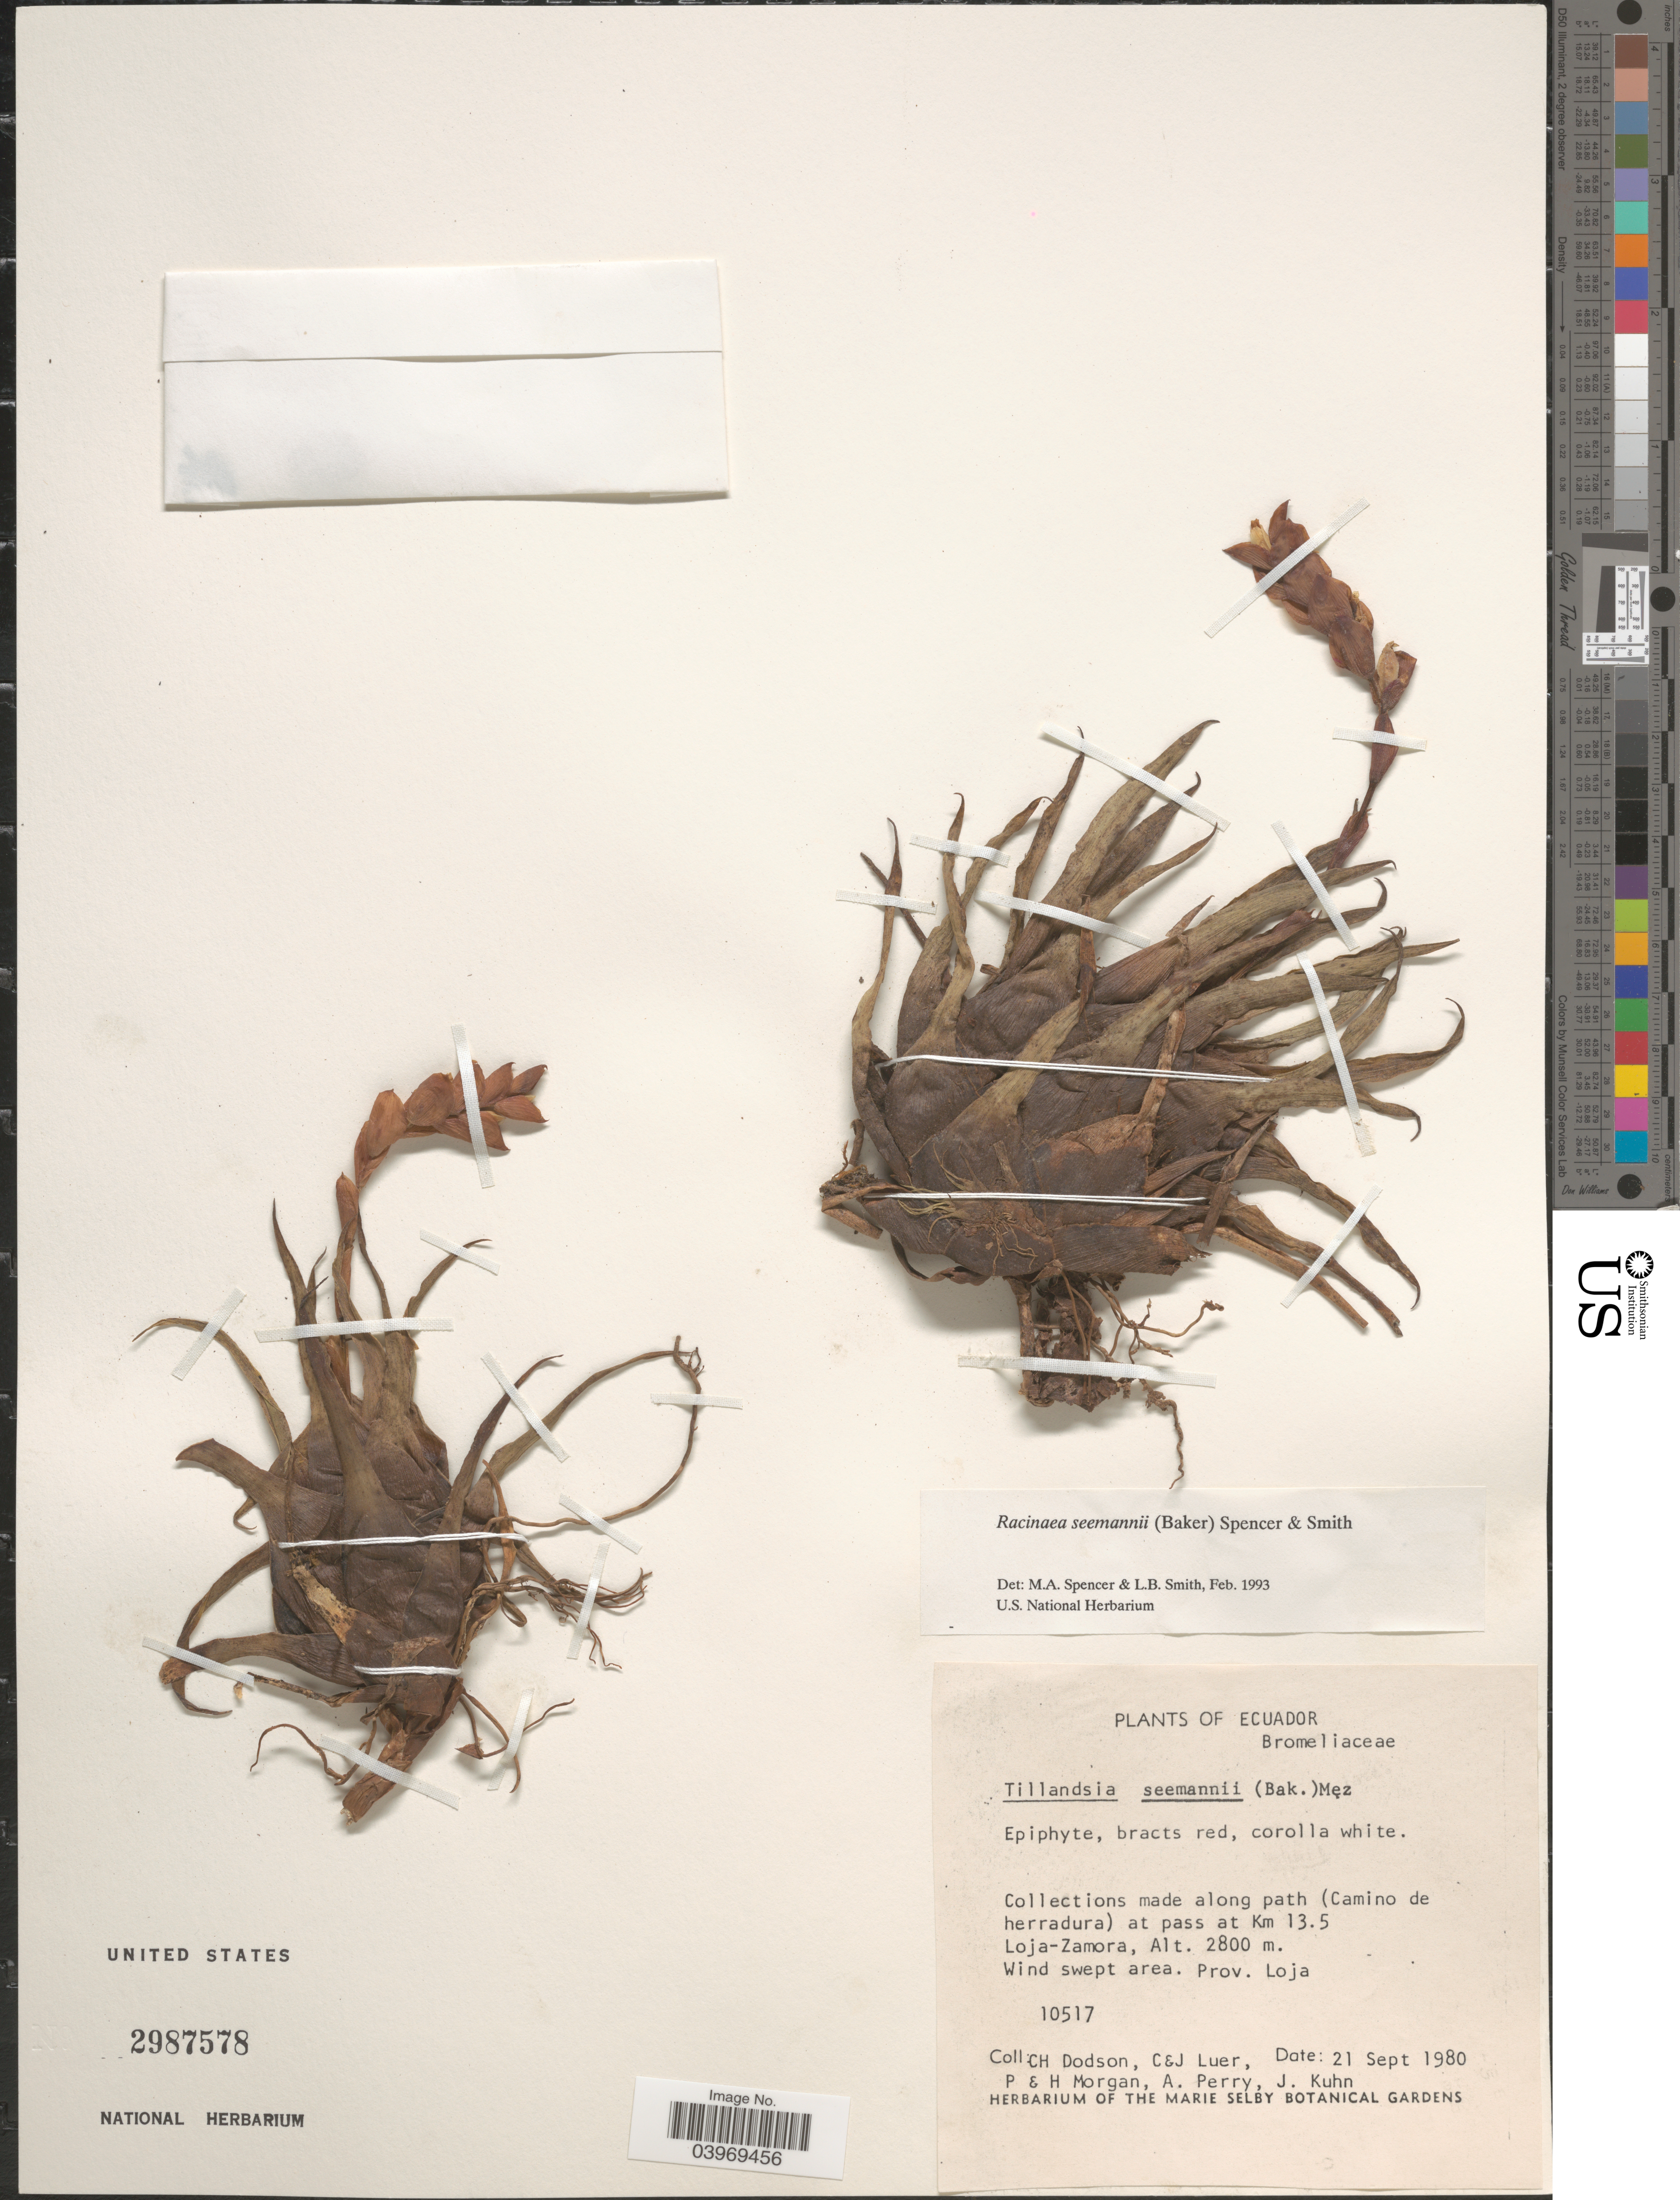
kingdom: Plantae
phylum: Tracheophyta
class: Liliopsida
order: Poales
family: Bromeliaceae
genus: Racinaea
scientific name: Racinaea seemannii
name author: (Baker) M.A. Spencer & L.B. Sm.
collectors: C. H. Dodson, C. Luer, J. P. Luer, P. Morgan & et al.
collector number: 10517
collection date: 1980-09-21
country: Ecuador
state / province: Loja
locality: Along path (Camino de herradura) at pass at Km 13.5 Loja-Zamora.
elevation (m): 2800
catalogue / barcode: US 2987578